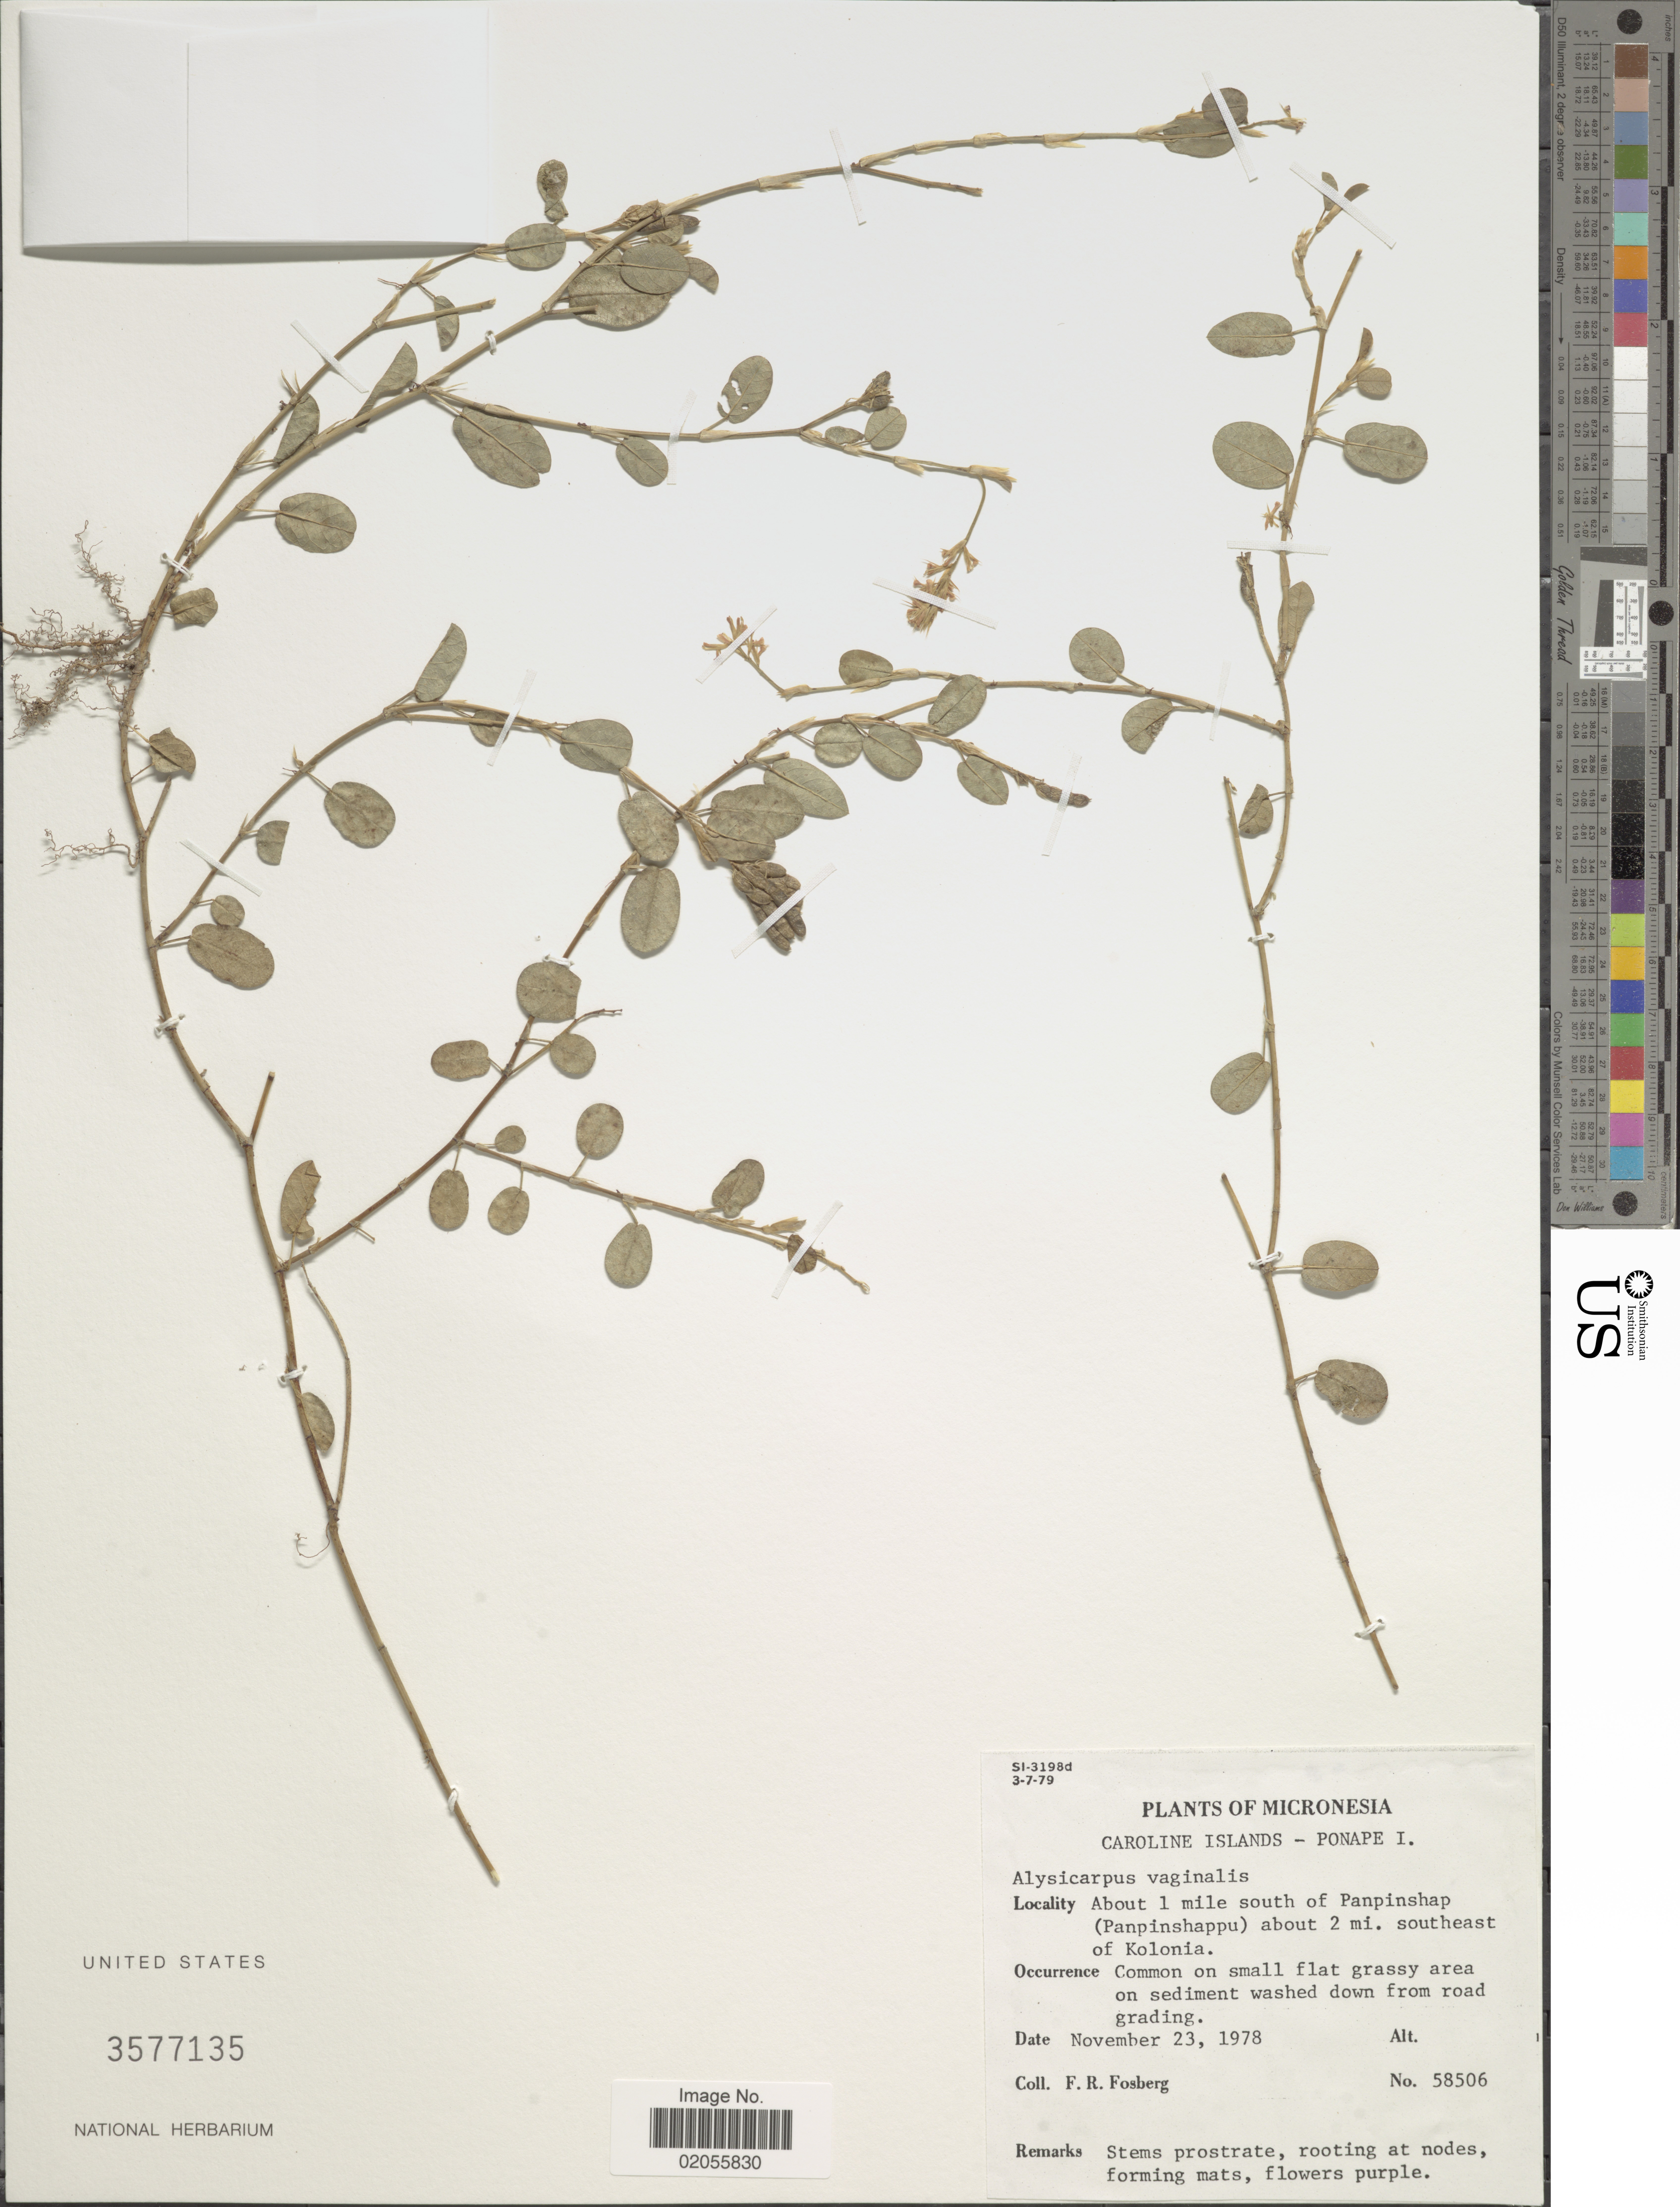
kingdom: Plantae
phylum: Tracheophyta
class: Magnoliopsida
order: Fabales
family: Fabaceae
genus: Alysicarpus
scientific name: Alysicarpus vaginalis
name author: (L.) DC.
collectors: F. R. Fosberg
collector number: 58506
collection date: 1978-11-23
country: Micronesia, Federated States of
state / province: Pohnpei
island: Pohnpei [Ponape]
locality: Caroline islands, Micronesia, About 1 mile south of Panpinshap (Panpinshappu) about 2 mi. southeast of Kolonia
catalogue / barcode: US 3577135